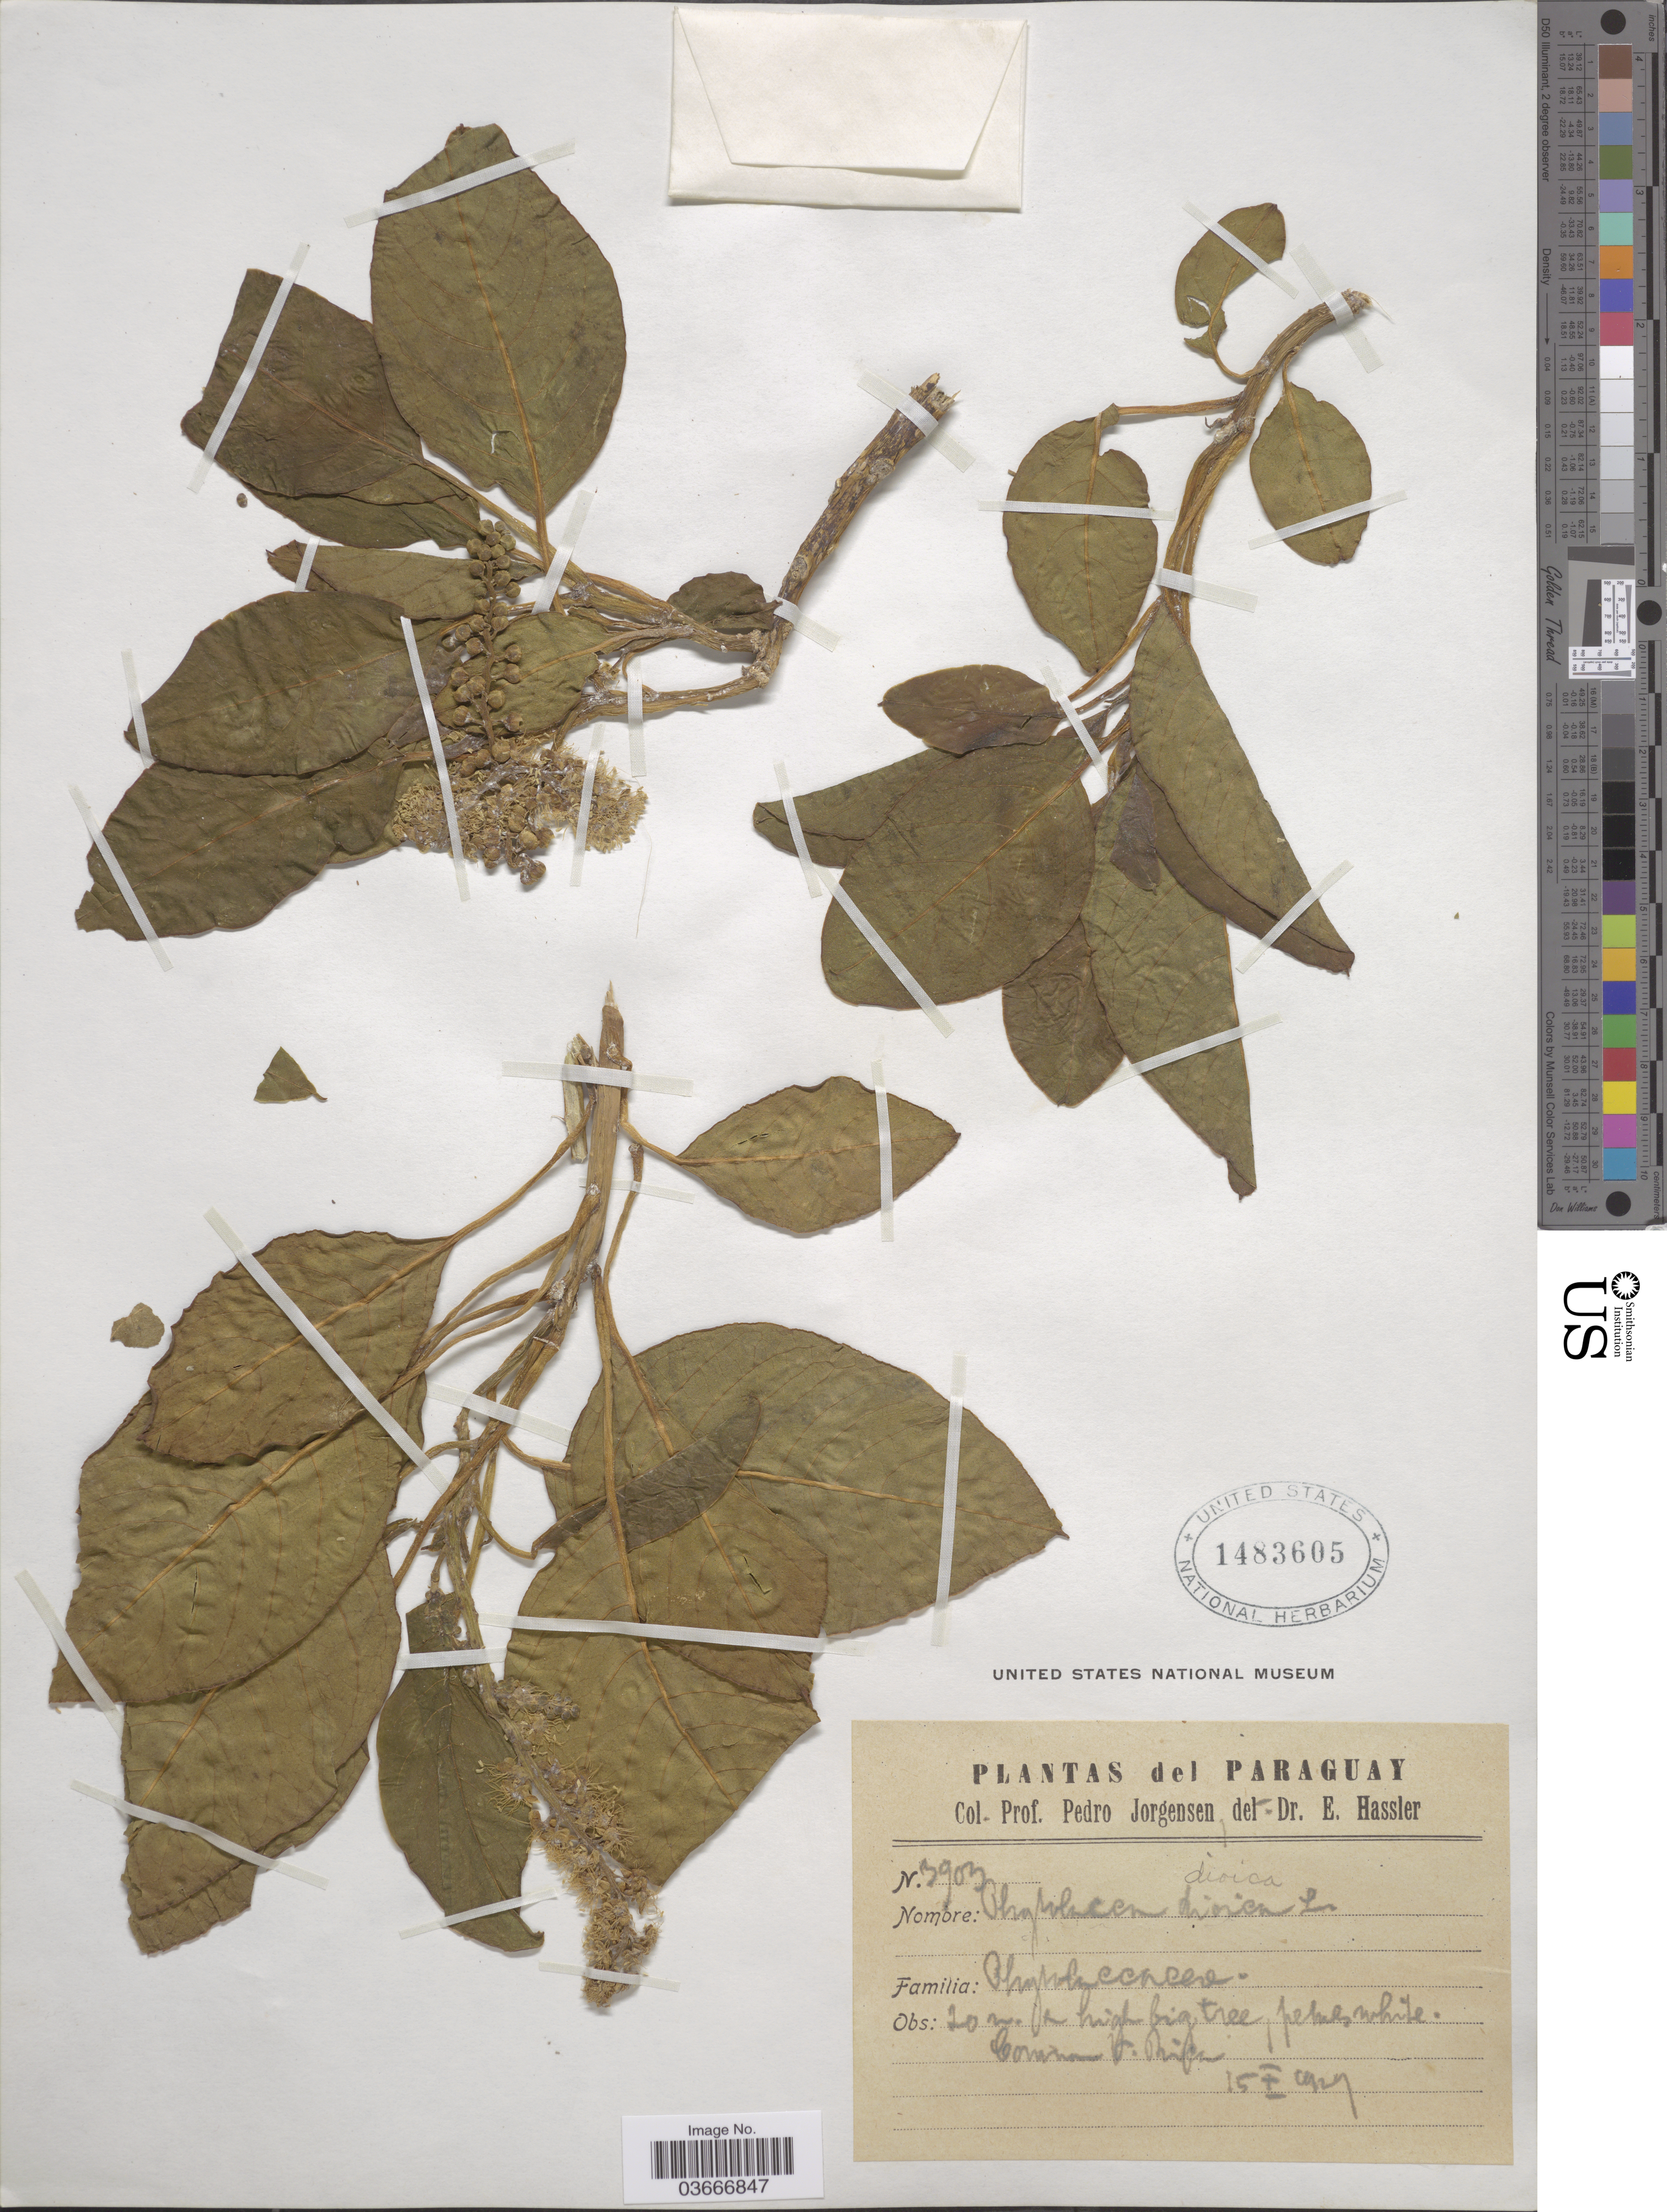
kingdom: Plantae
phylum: Tracheophyta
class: Magnoliopsida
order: Caryophyllales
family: Phytolaccaceae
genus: Phytolacca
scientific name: Phytolacca dioica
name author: L.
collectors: P. Jörgensen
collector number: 3903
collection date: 1929-10-15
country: Paraguay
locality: Comm V. Rica.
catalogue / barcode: US 1483605